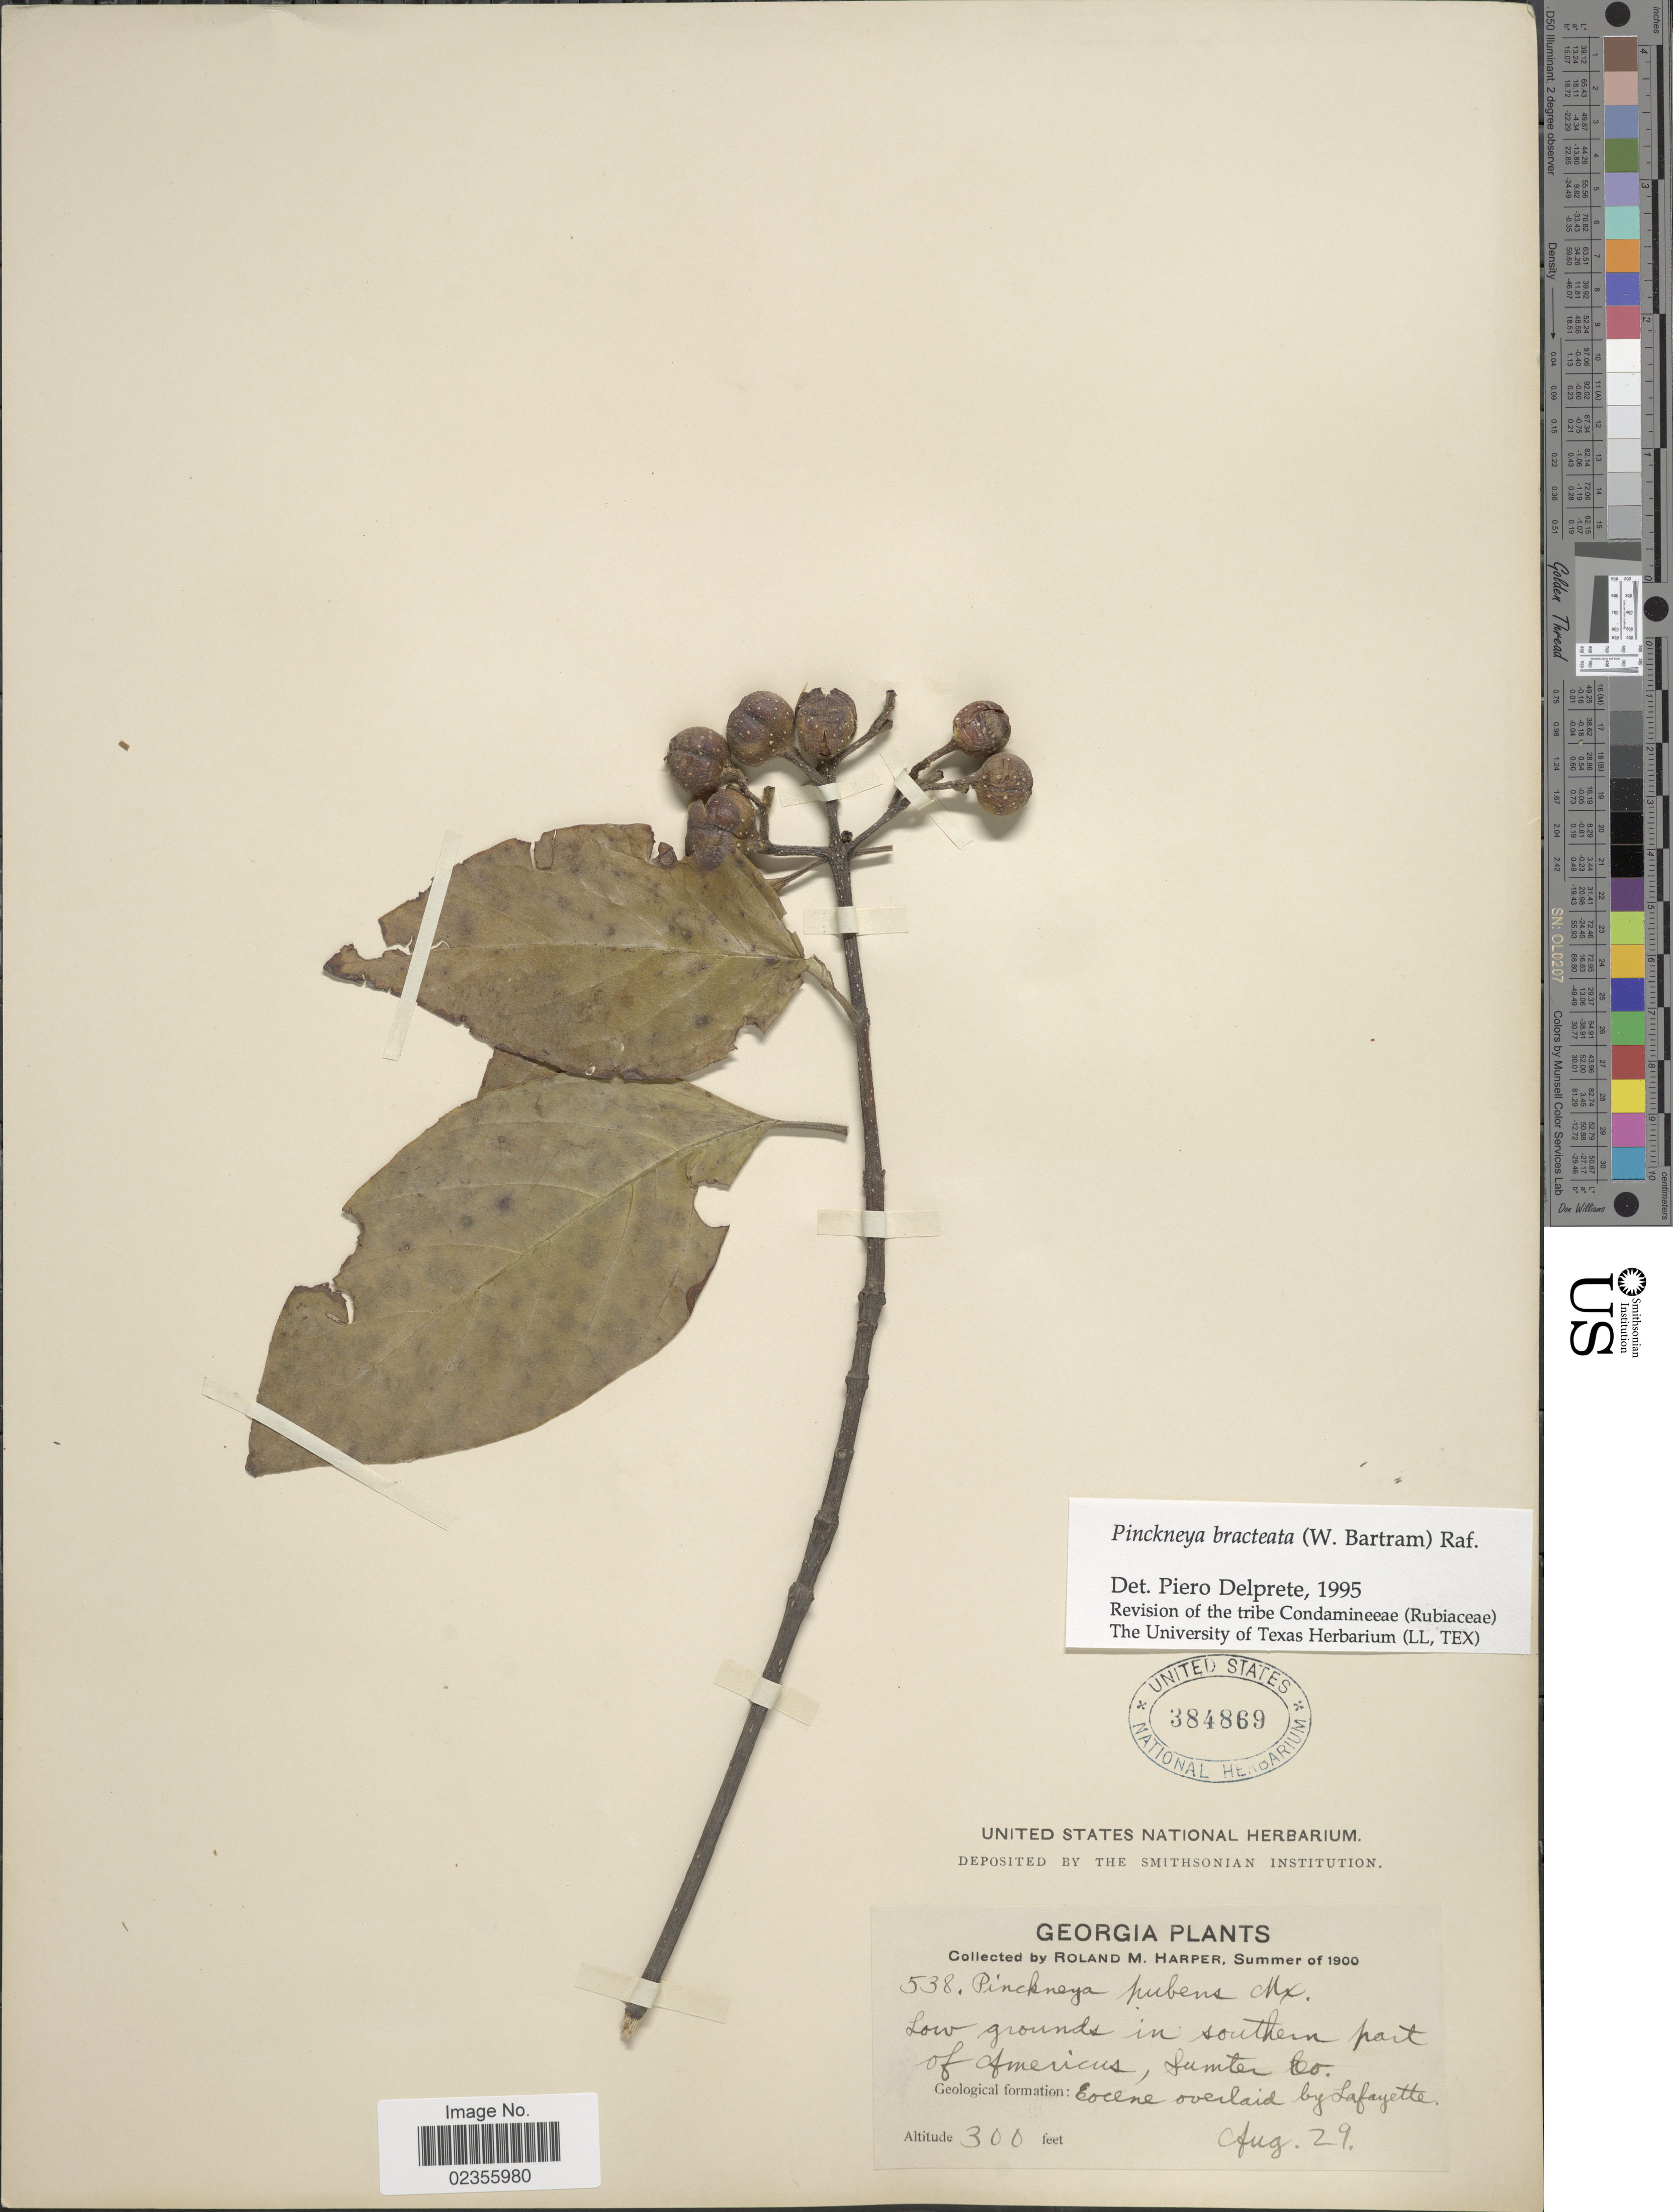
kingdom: Plantae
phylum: Tracheophyta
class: Magnoliopsida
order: Gentianales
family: Rubiaceae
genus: Pinckneya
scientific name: Pinckneya pubens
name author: Michx.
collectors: R. M. Harper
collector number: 538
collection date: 1900-08-29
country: United States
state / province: Georgia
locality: Low grounds in southern part of Americus, Sumter Co. Geological formation: Eocene overlaid by Lafayette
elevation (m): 91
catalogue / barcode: US 384869